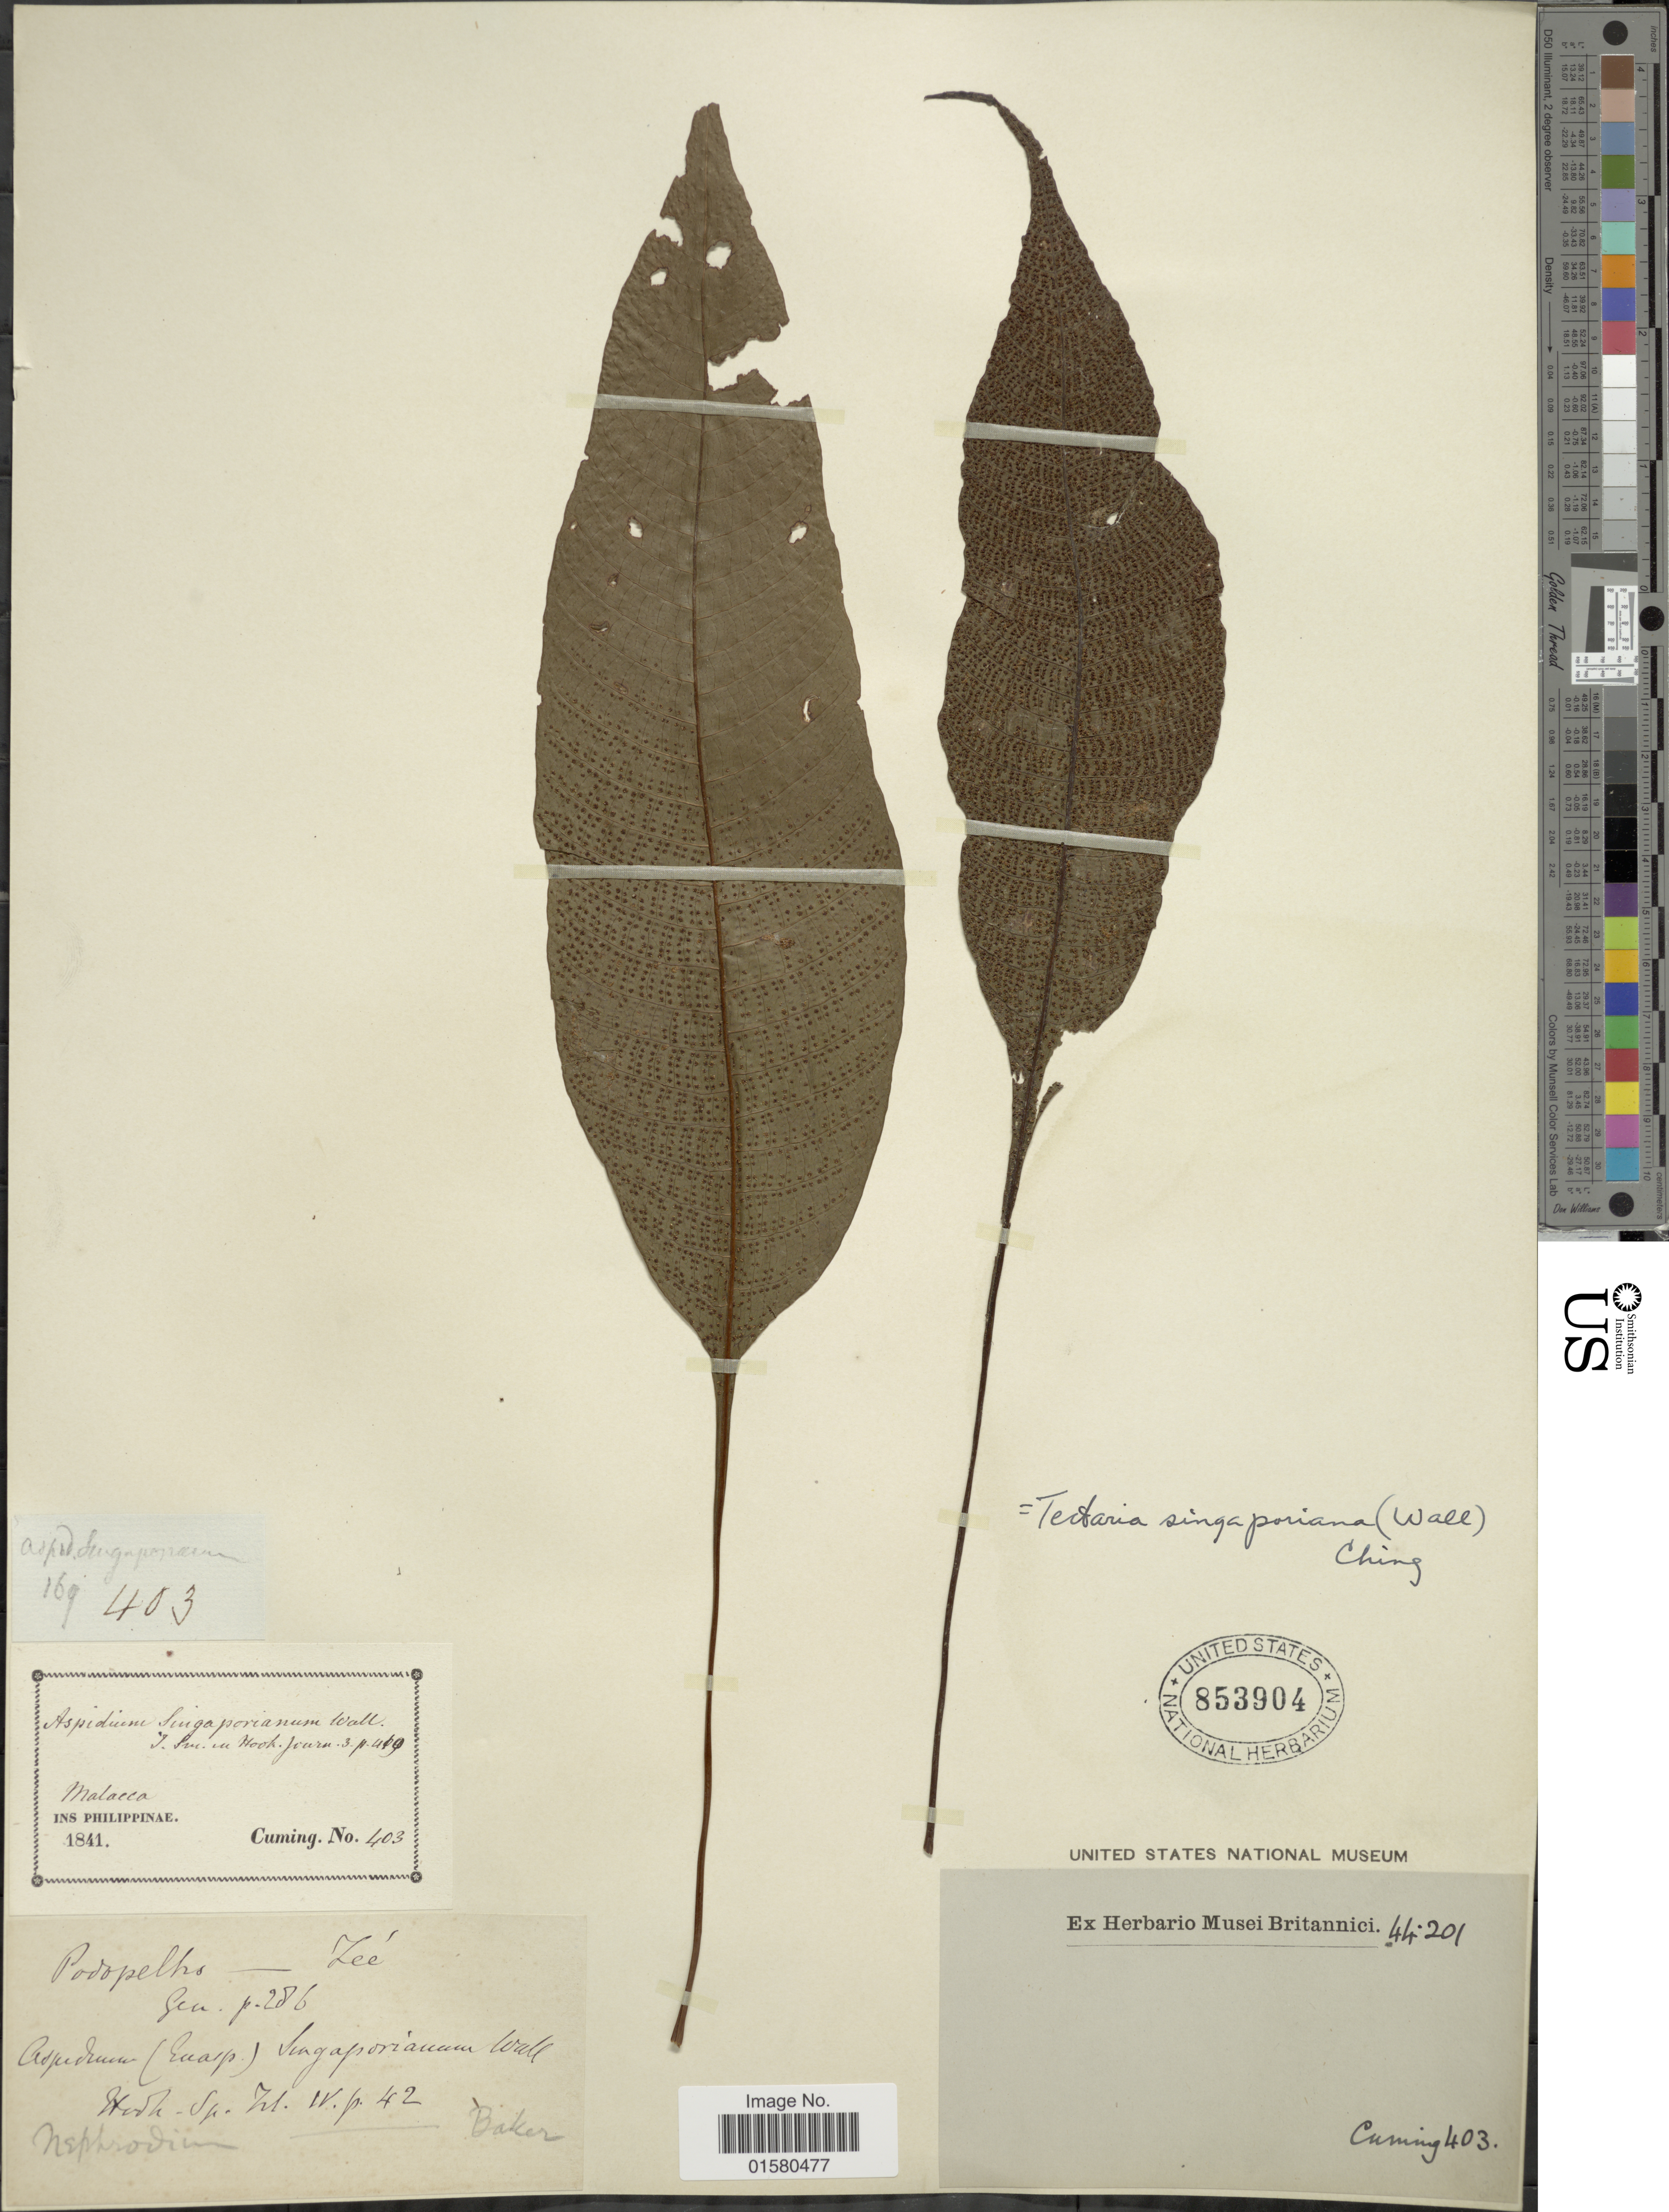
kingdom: Plantae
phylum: Tracheophyta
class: Polypodiopsida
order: Polypodiales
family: Tectariaceae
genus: Tectaria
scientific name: Tectaria singaporeana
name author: (Wall. ex Hook. & Grev.) Copel.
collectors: -. Cuming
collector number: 403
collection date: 1841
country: Philippines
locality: Malacca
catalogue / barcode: US 853904